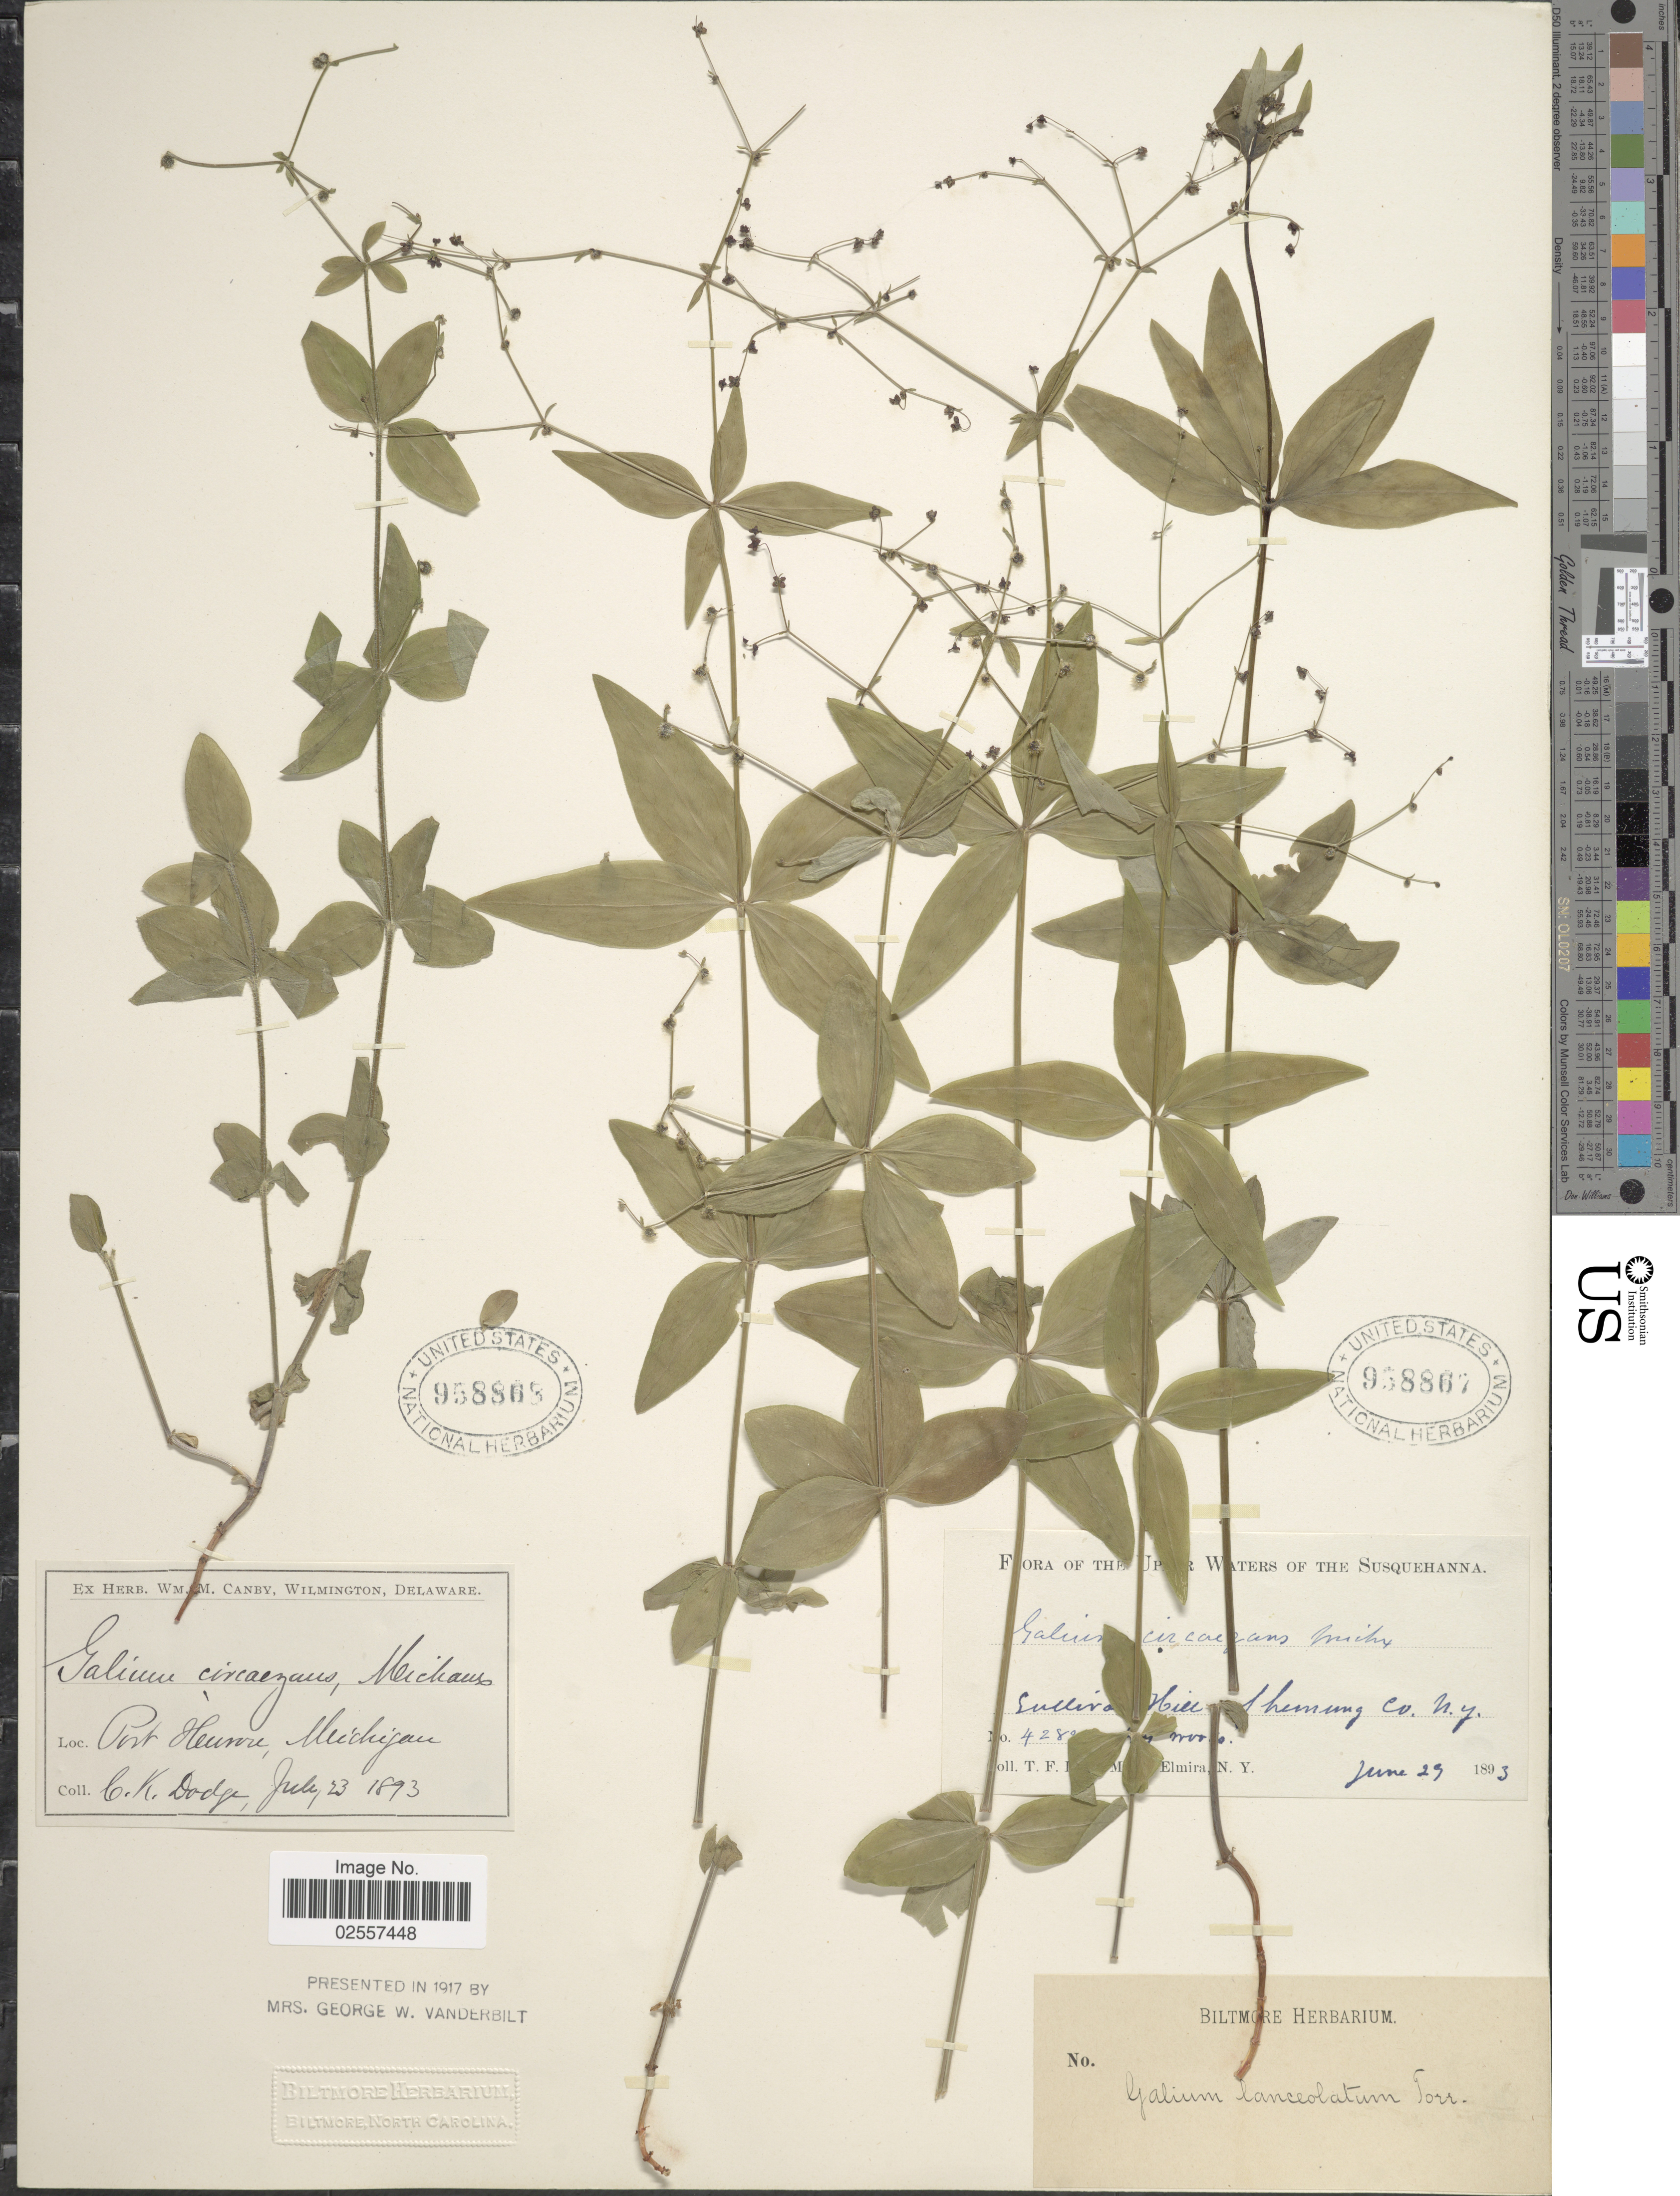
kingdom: Plantae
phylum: Tracheophyta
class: Magnoliopsida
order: Gentianales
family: Rubiaceae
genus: Galium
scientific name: Galium circaezans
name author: Michx.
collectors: C. Dodge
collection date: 1893-07-23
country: United States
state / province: Michigan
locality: Port Huron.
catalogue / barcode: US 958868-2